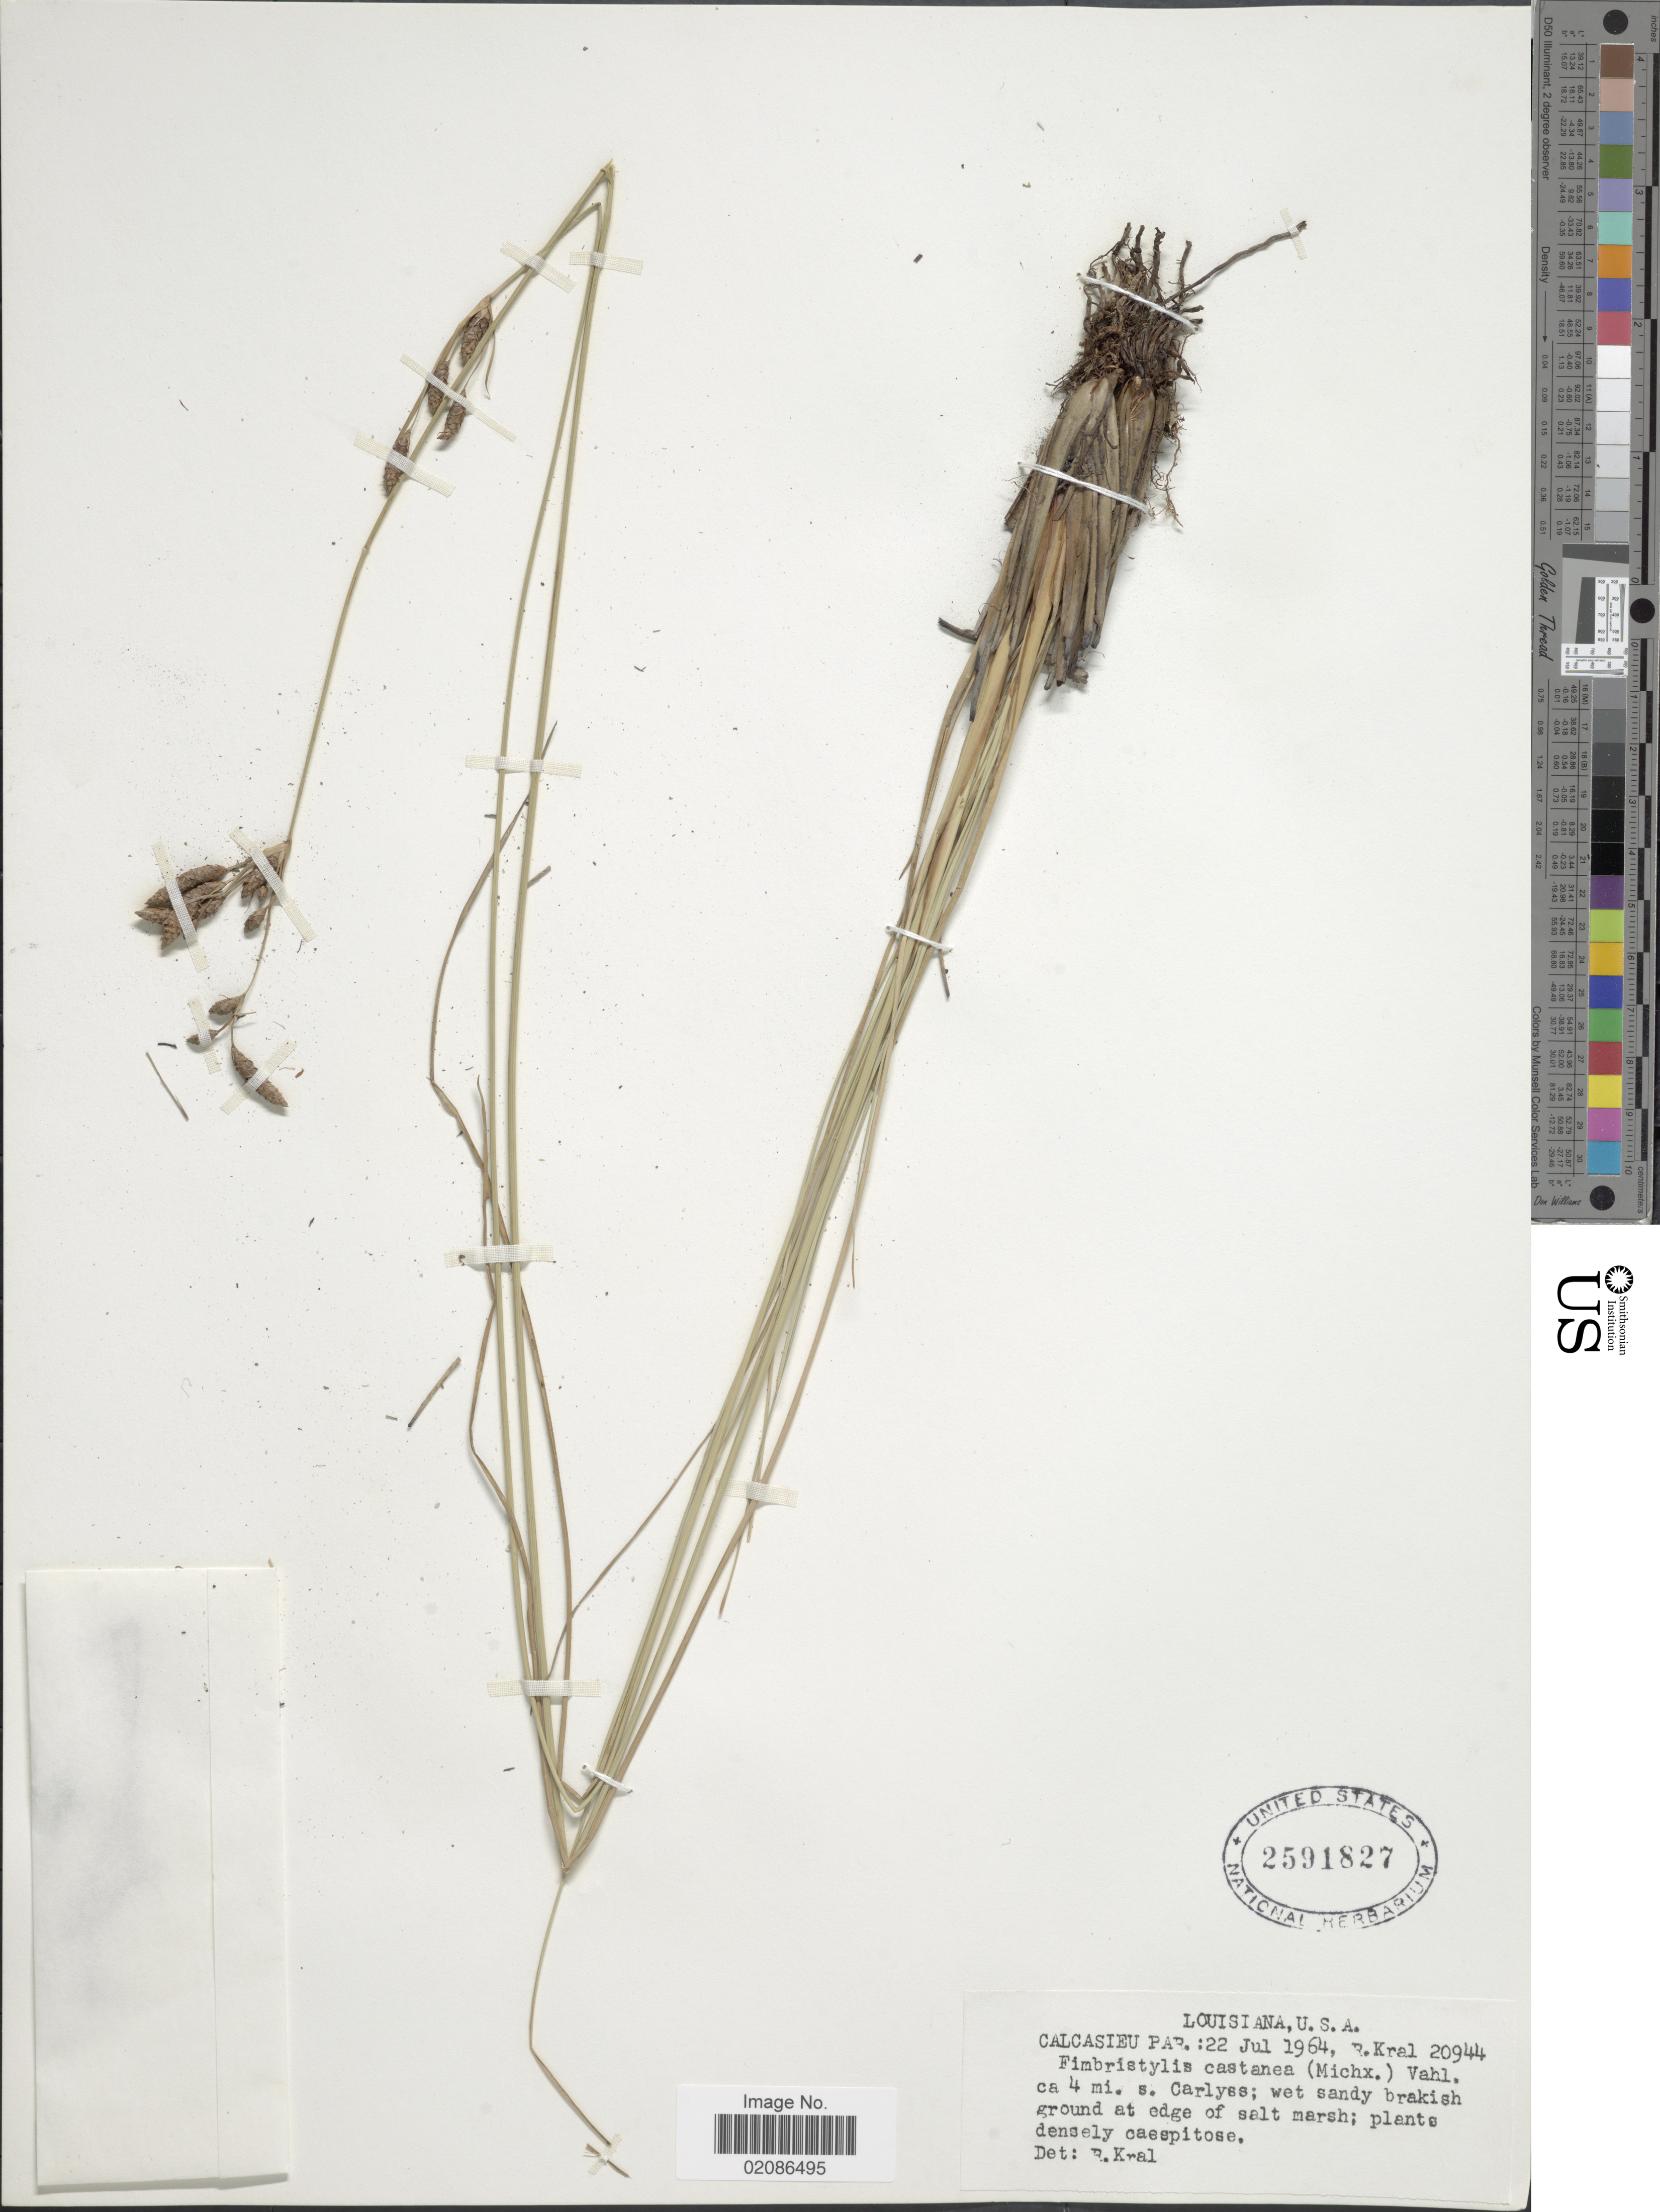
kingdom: Plantae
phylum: Tracheophyta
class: Liliopsida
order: Poales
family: Cyperaceae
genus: Fimbristylis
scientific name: Fimbristylis castanea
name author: (Michx.) Vahl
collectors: R. Kral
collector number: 20944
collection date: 1964-07-22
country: United States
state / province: Louisiana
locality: Calcasieu Par; ca. 4 mi s. Carlyss; wet sandy brakish ground at edge of salt marsh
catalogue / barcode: US 2591827